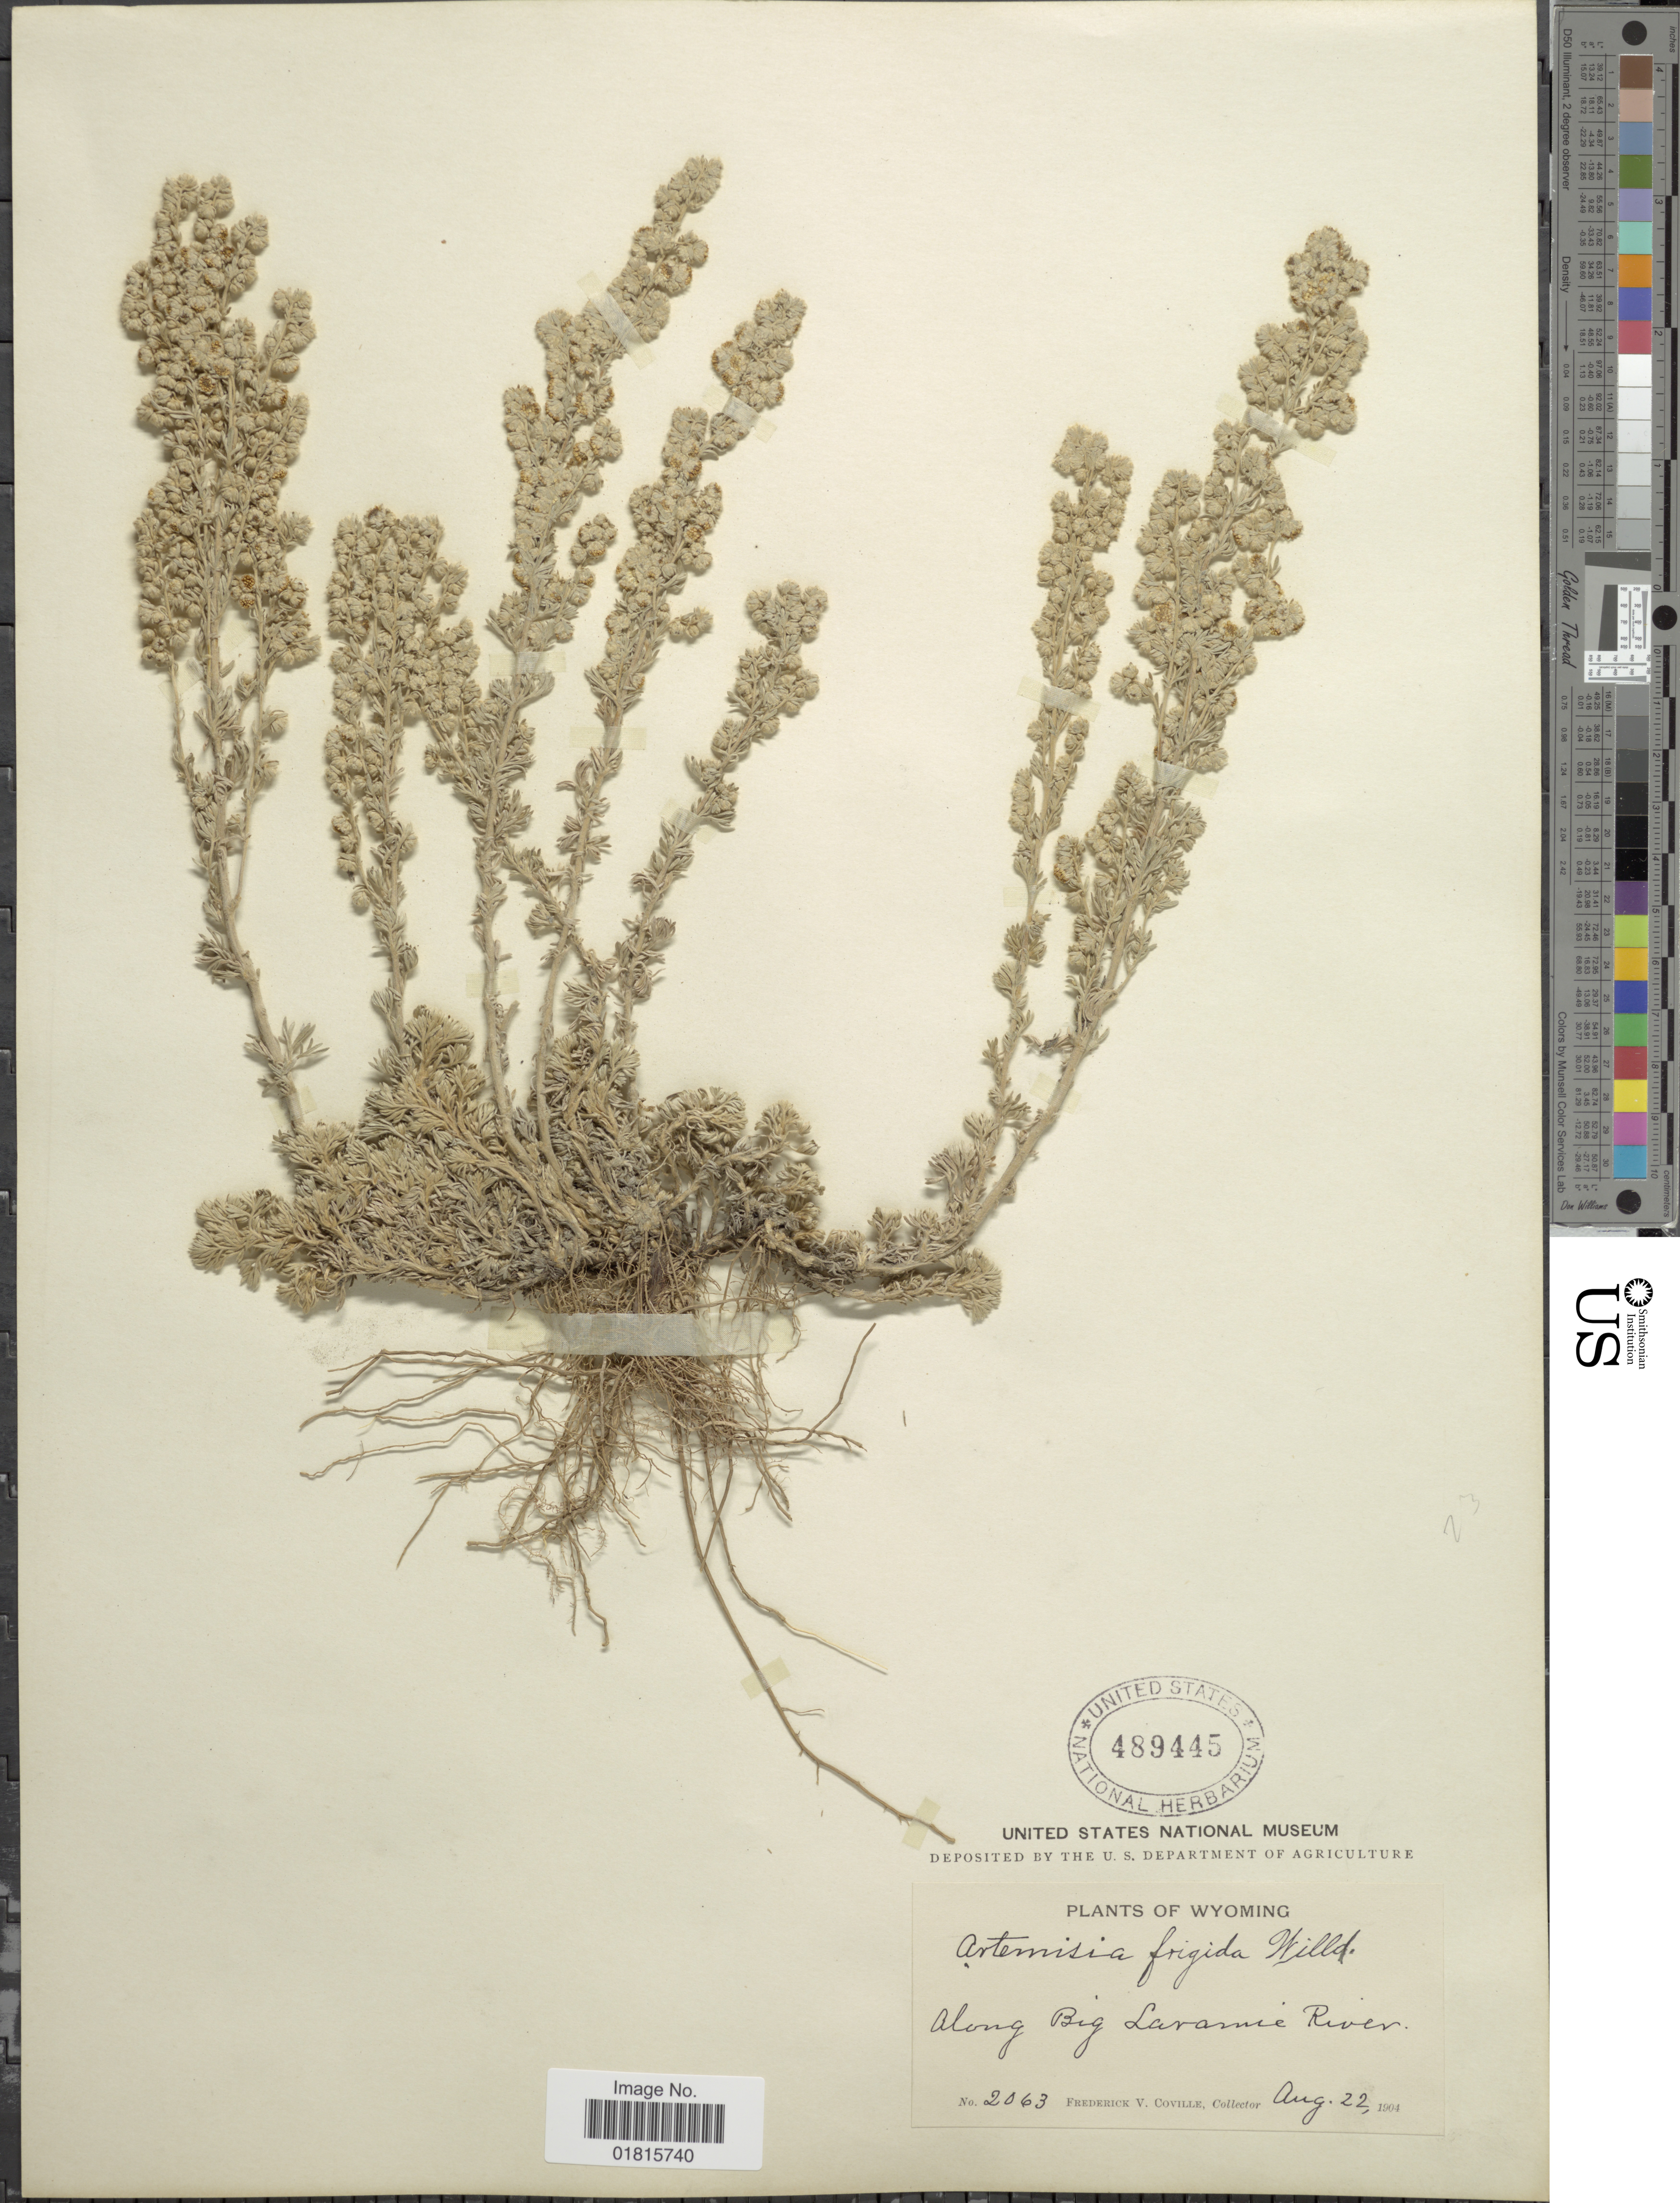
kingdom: Plantae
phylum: Tracheophyta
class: Magnoliopsida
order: Asterales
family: Asteraceae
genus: Artemisia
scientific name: Artemisia frigida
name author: Willd.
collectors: F. V. Coville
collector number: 2063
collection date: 1904-08-22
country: United States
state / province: Wyoming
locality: Along Big Laramie River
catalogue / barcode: US 489445